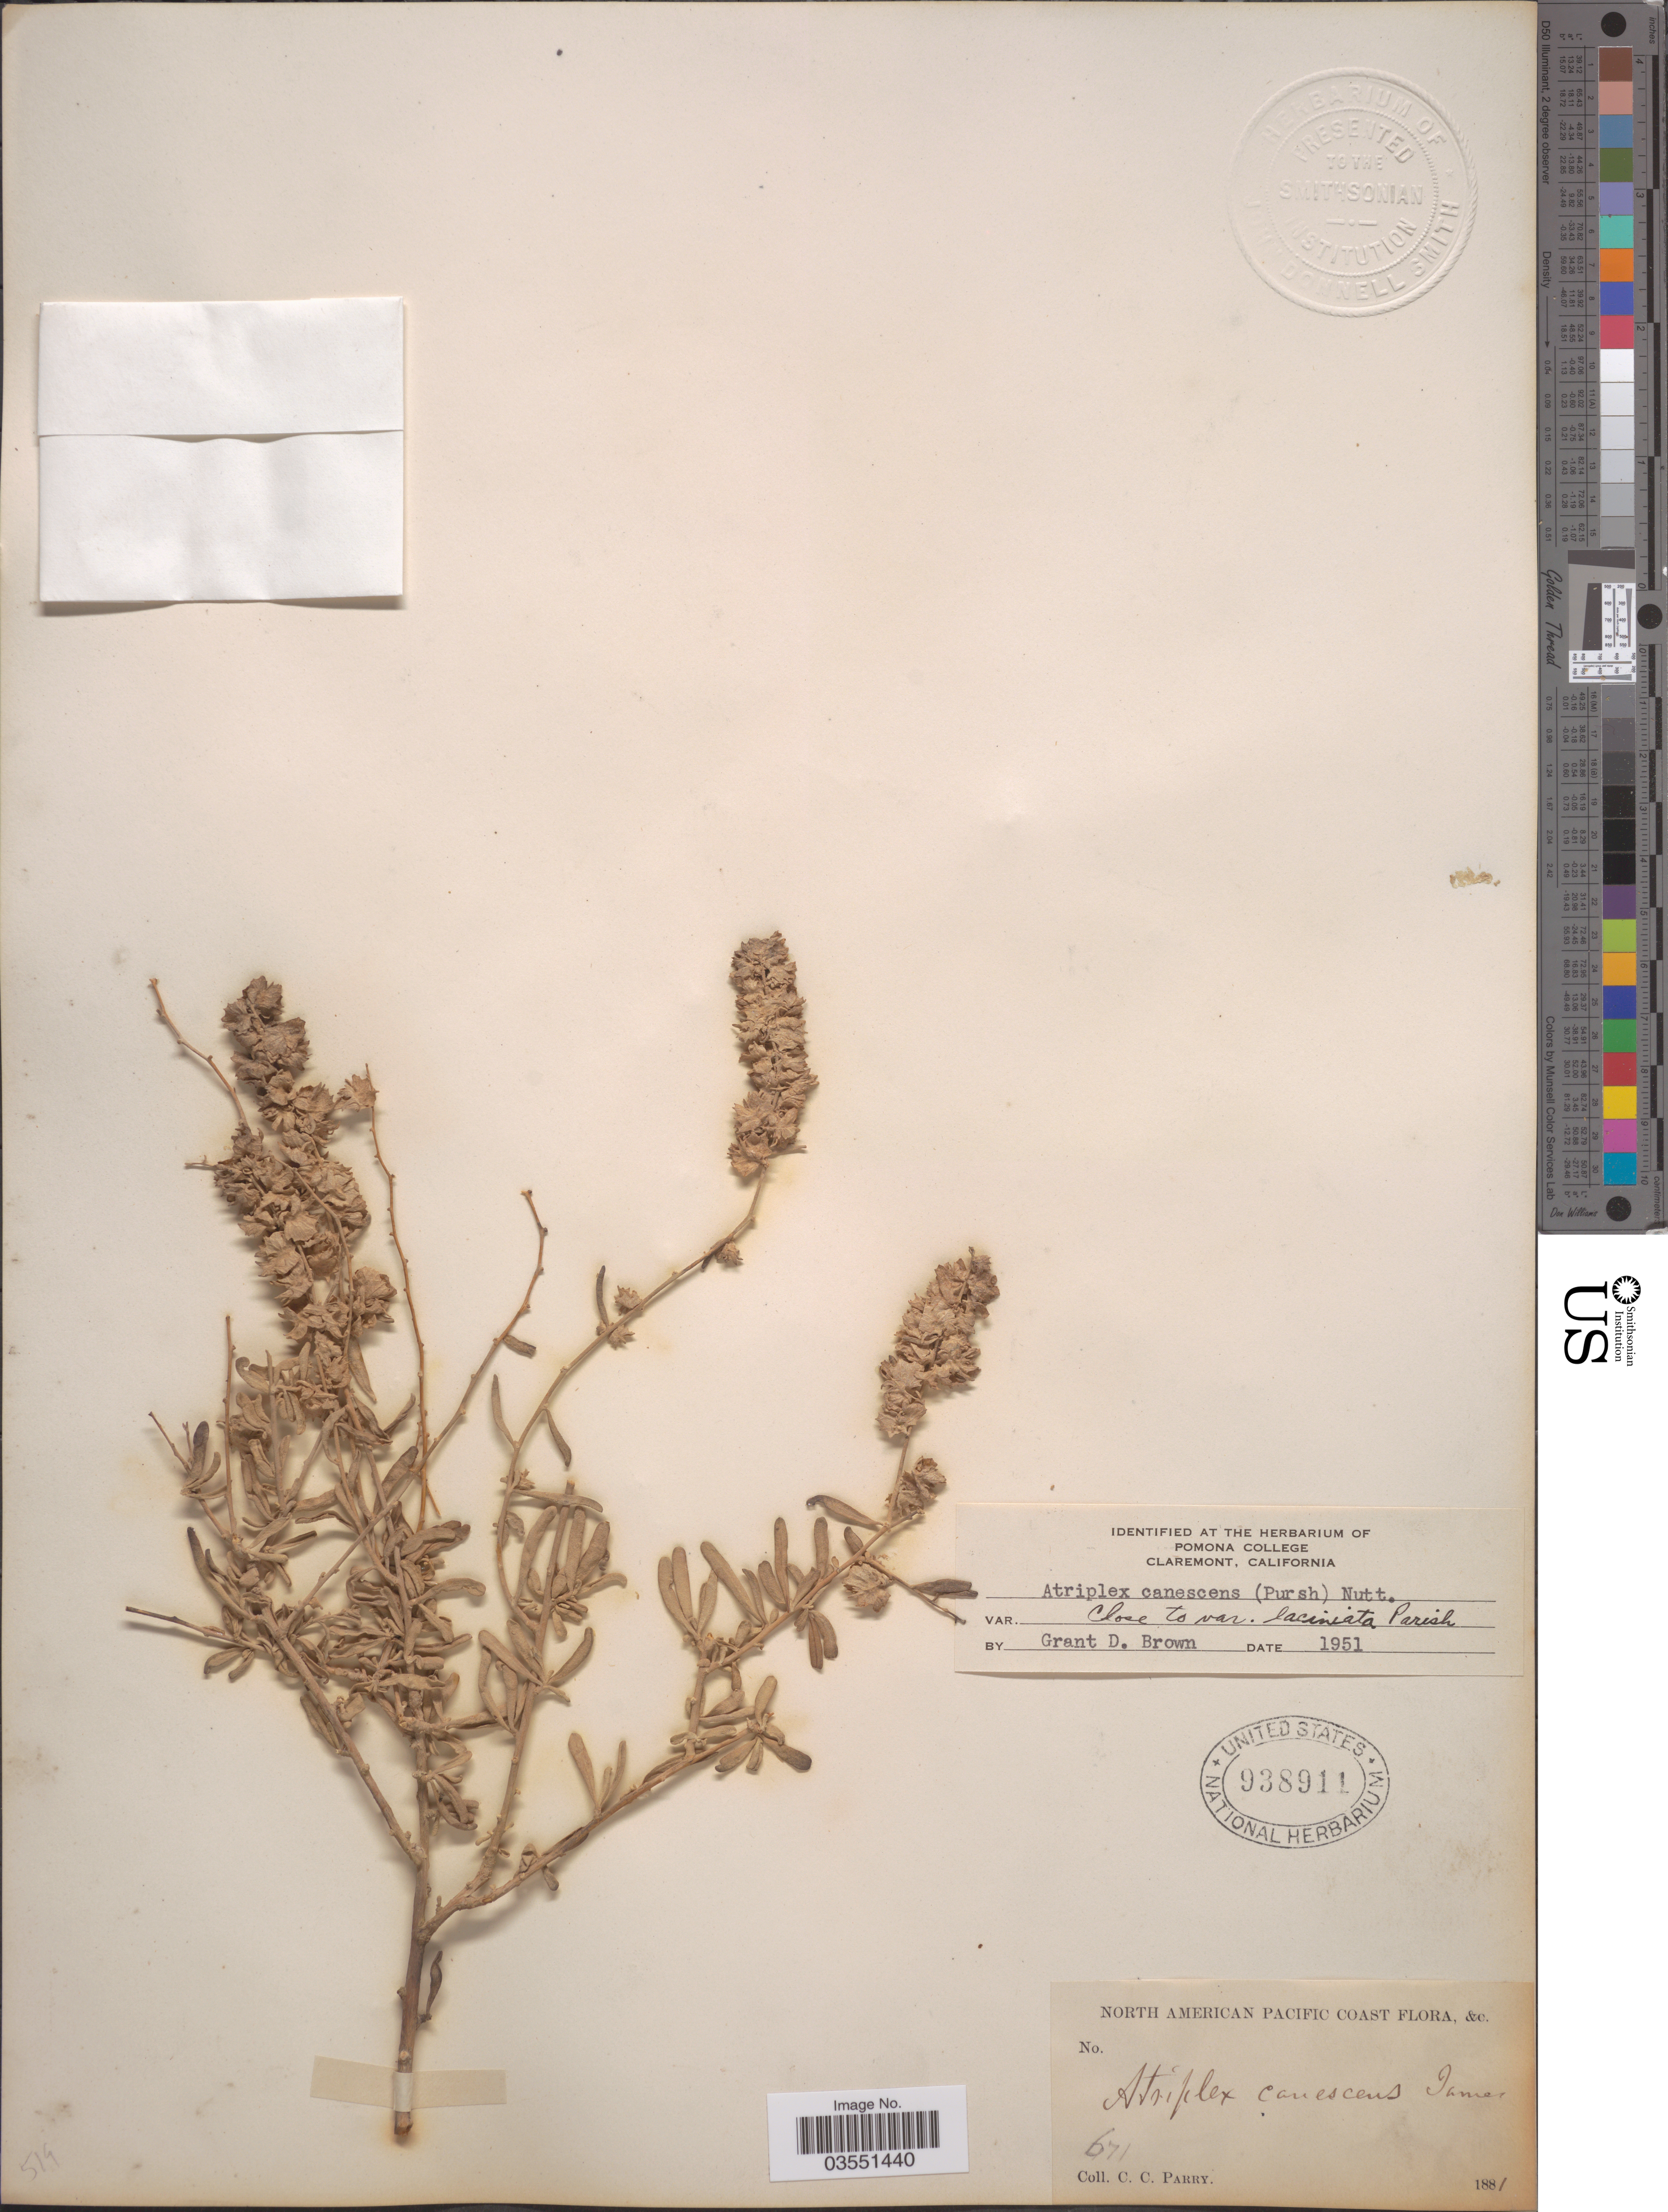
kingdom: Plantae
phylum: Tracheophyta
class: Magnoliopsida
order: Caryophyllales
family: Amaranthaceae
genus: Atriplex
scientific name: Atriplex canescens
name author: (Pursh) Nutt.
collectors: C. C. Parry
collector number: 671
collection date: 1881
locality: North American Pacific Coast.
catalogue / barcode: US 938911